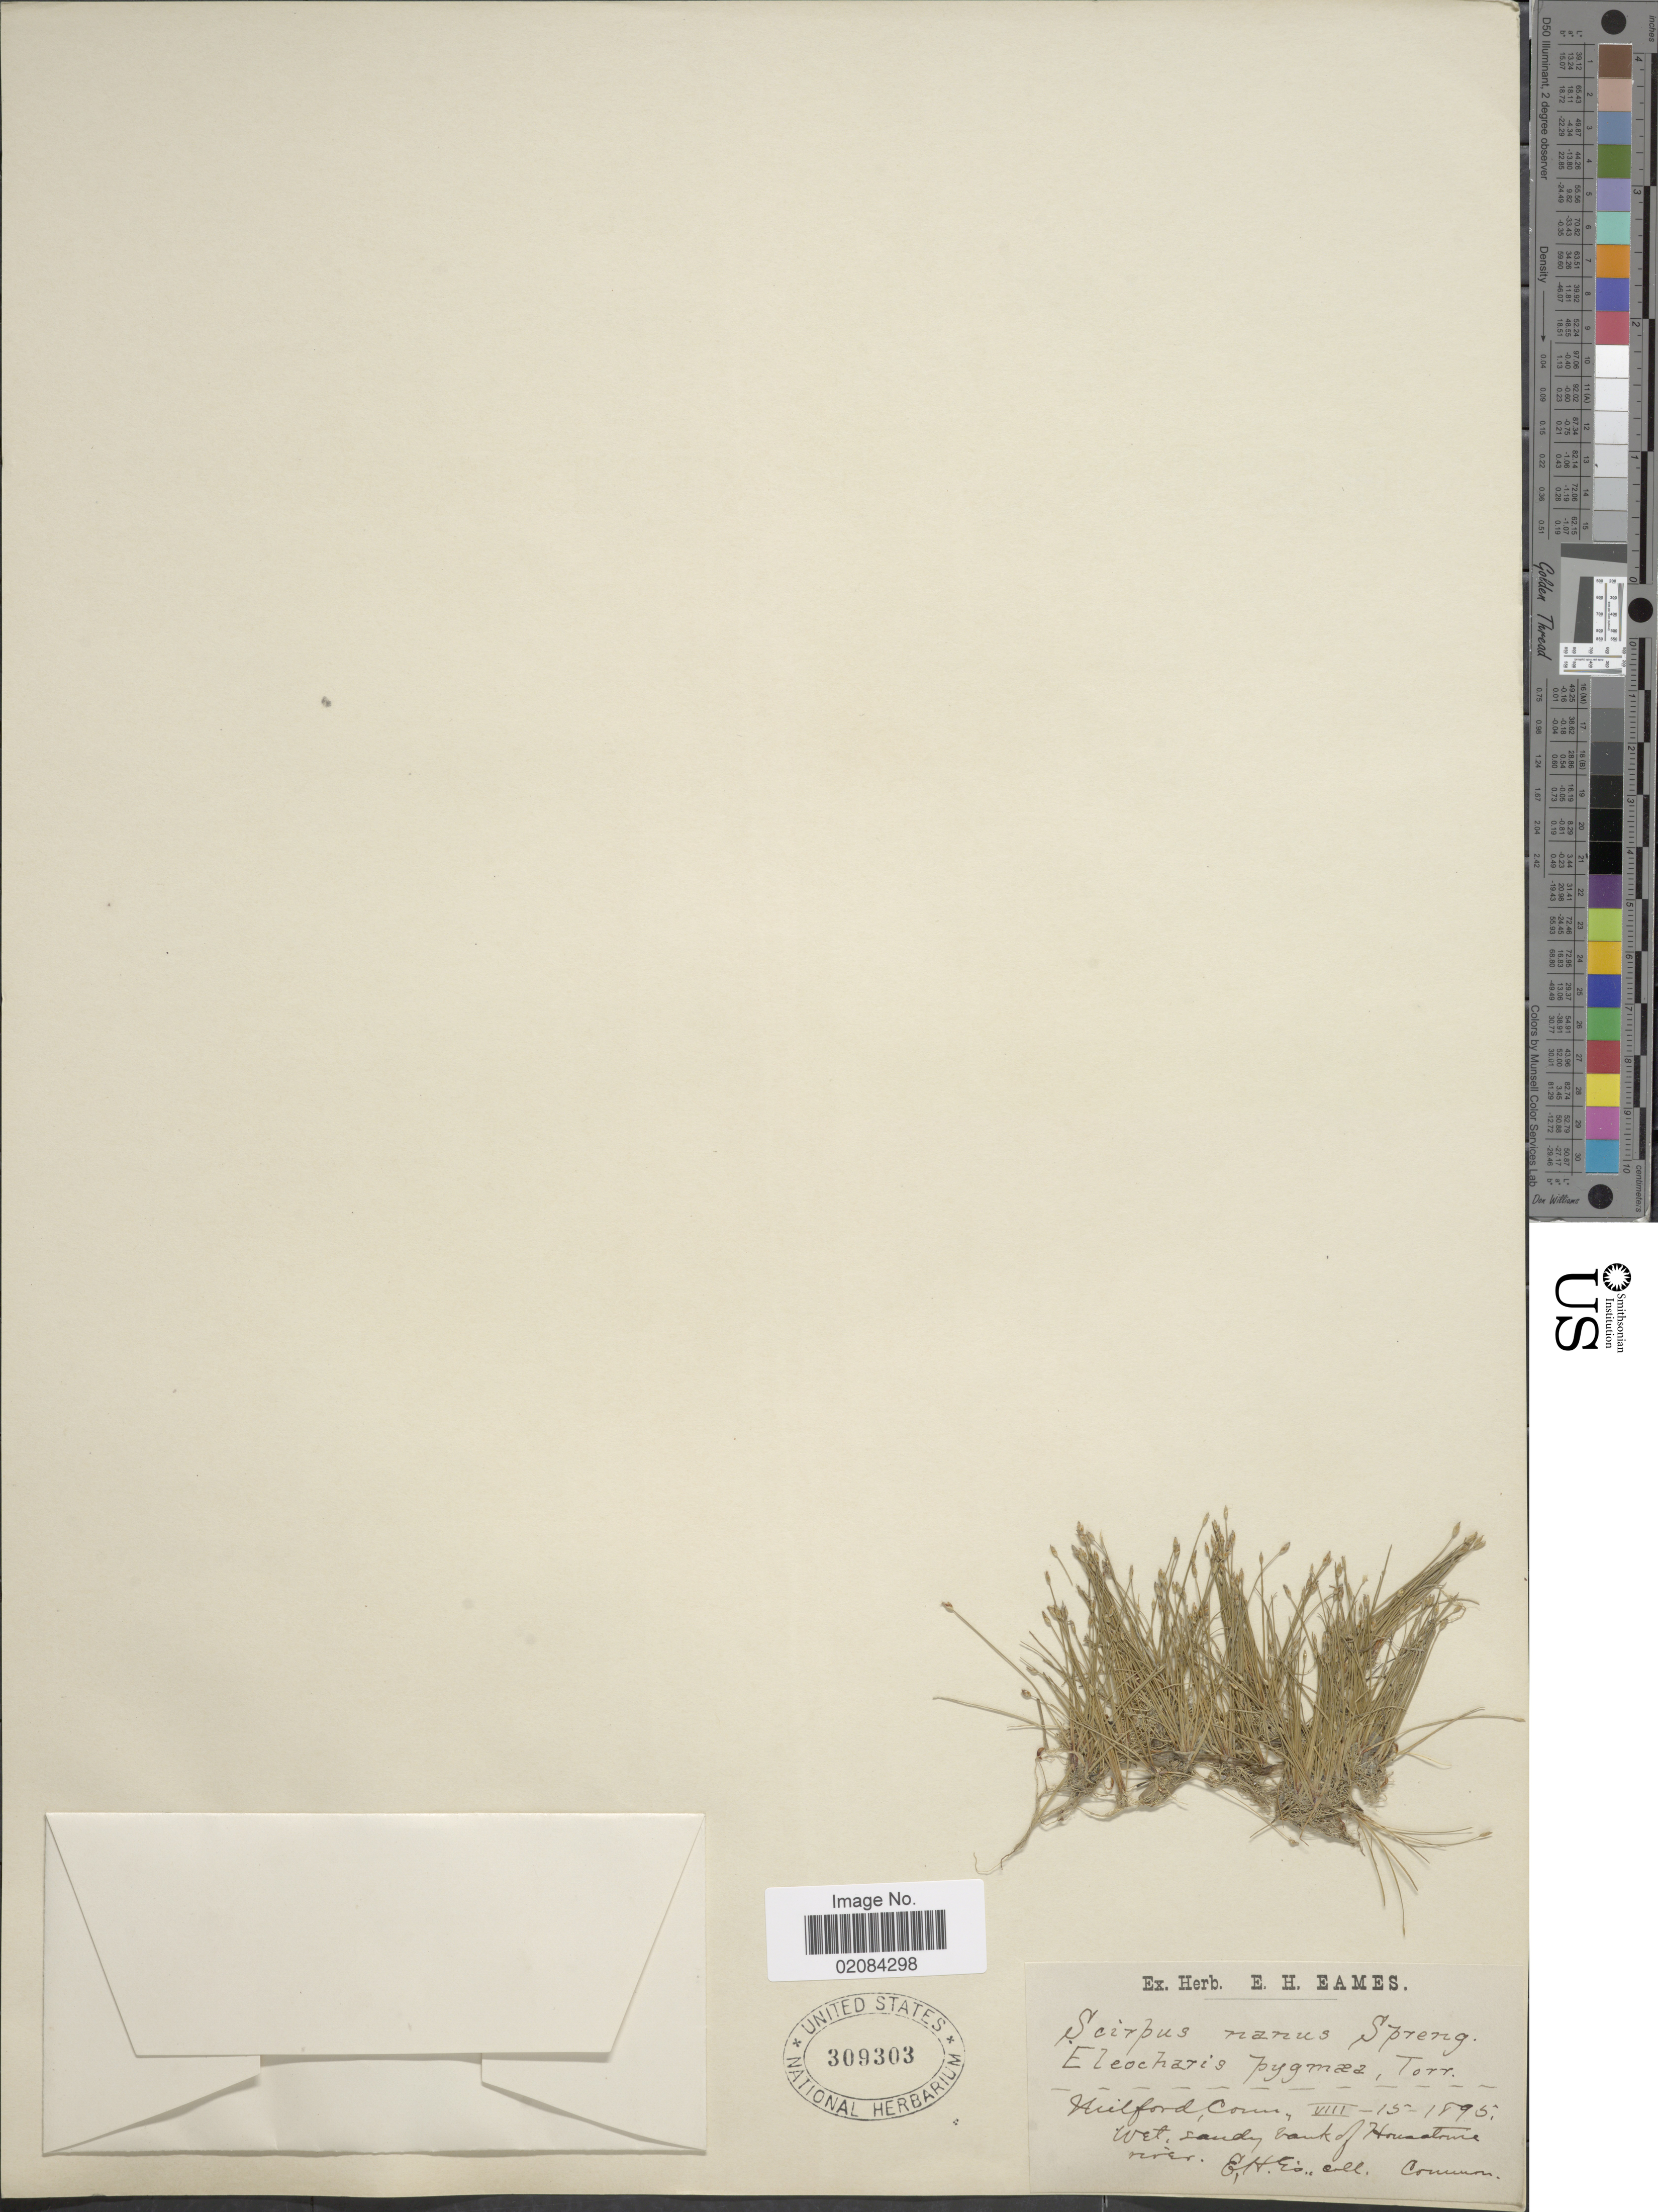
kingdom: Plantae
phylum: Tracheophyta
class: Liliopsida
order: Poales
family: Cyperaceae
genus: Eleocharis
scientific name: Eleocharis parvula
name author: (Roem. & Schult.) Link ex Williams et al.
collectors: E. H. Eames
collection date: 1895-08-15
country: United States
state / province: Connecticut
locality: Milford, West bank of Housatonic River.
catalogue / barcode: US 309303